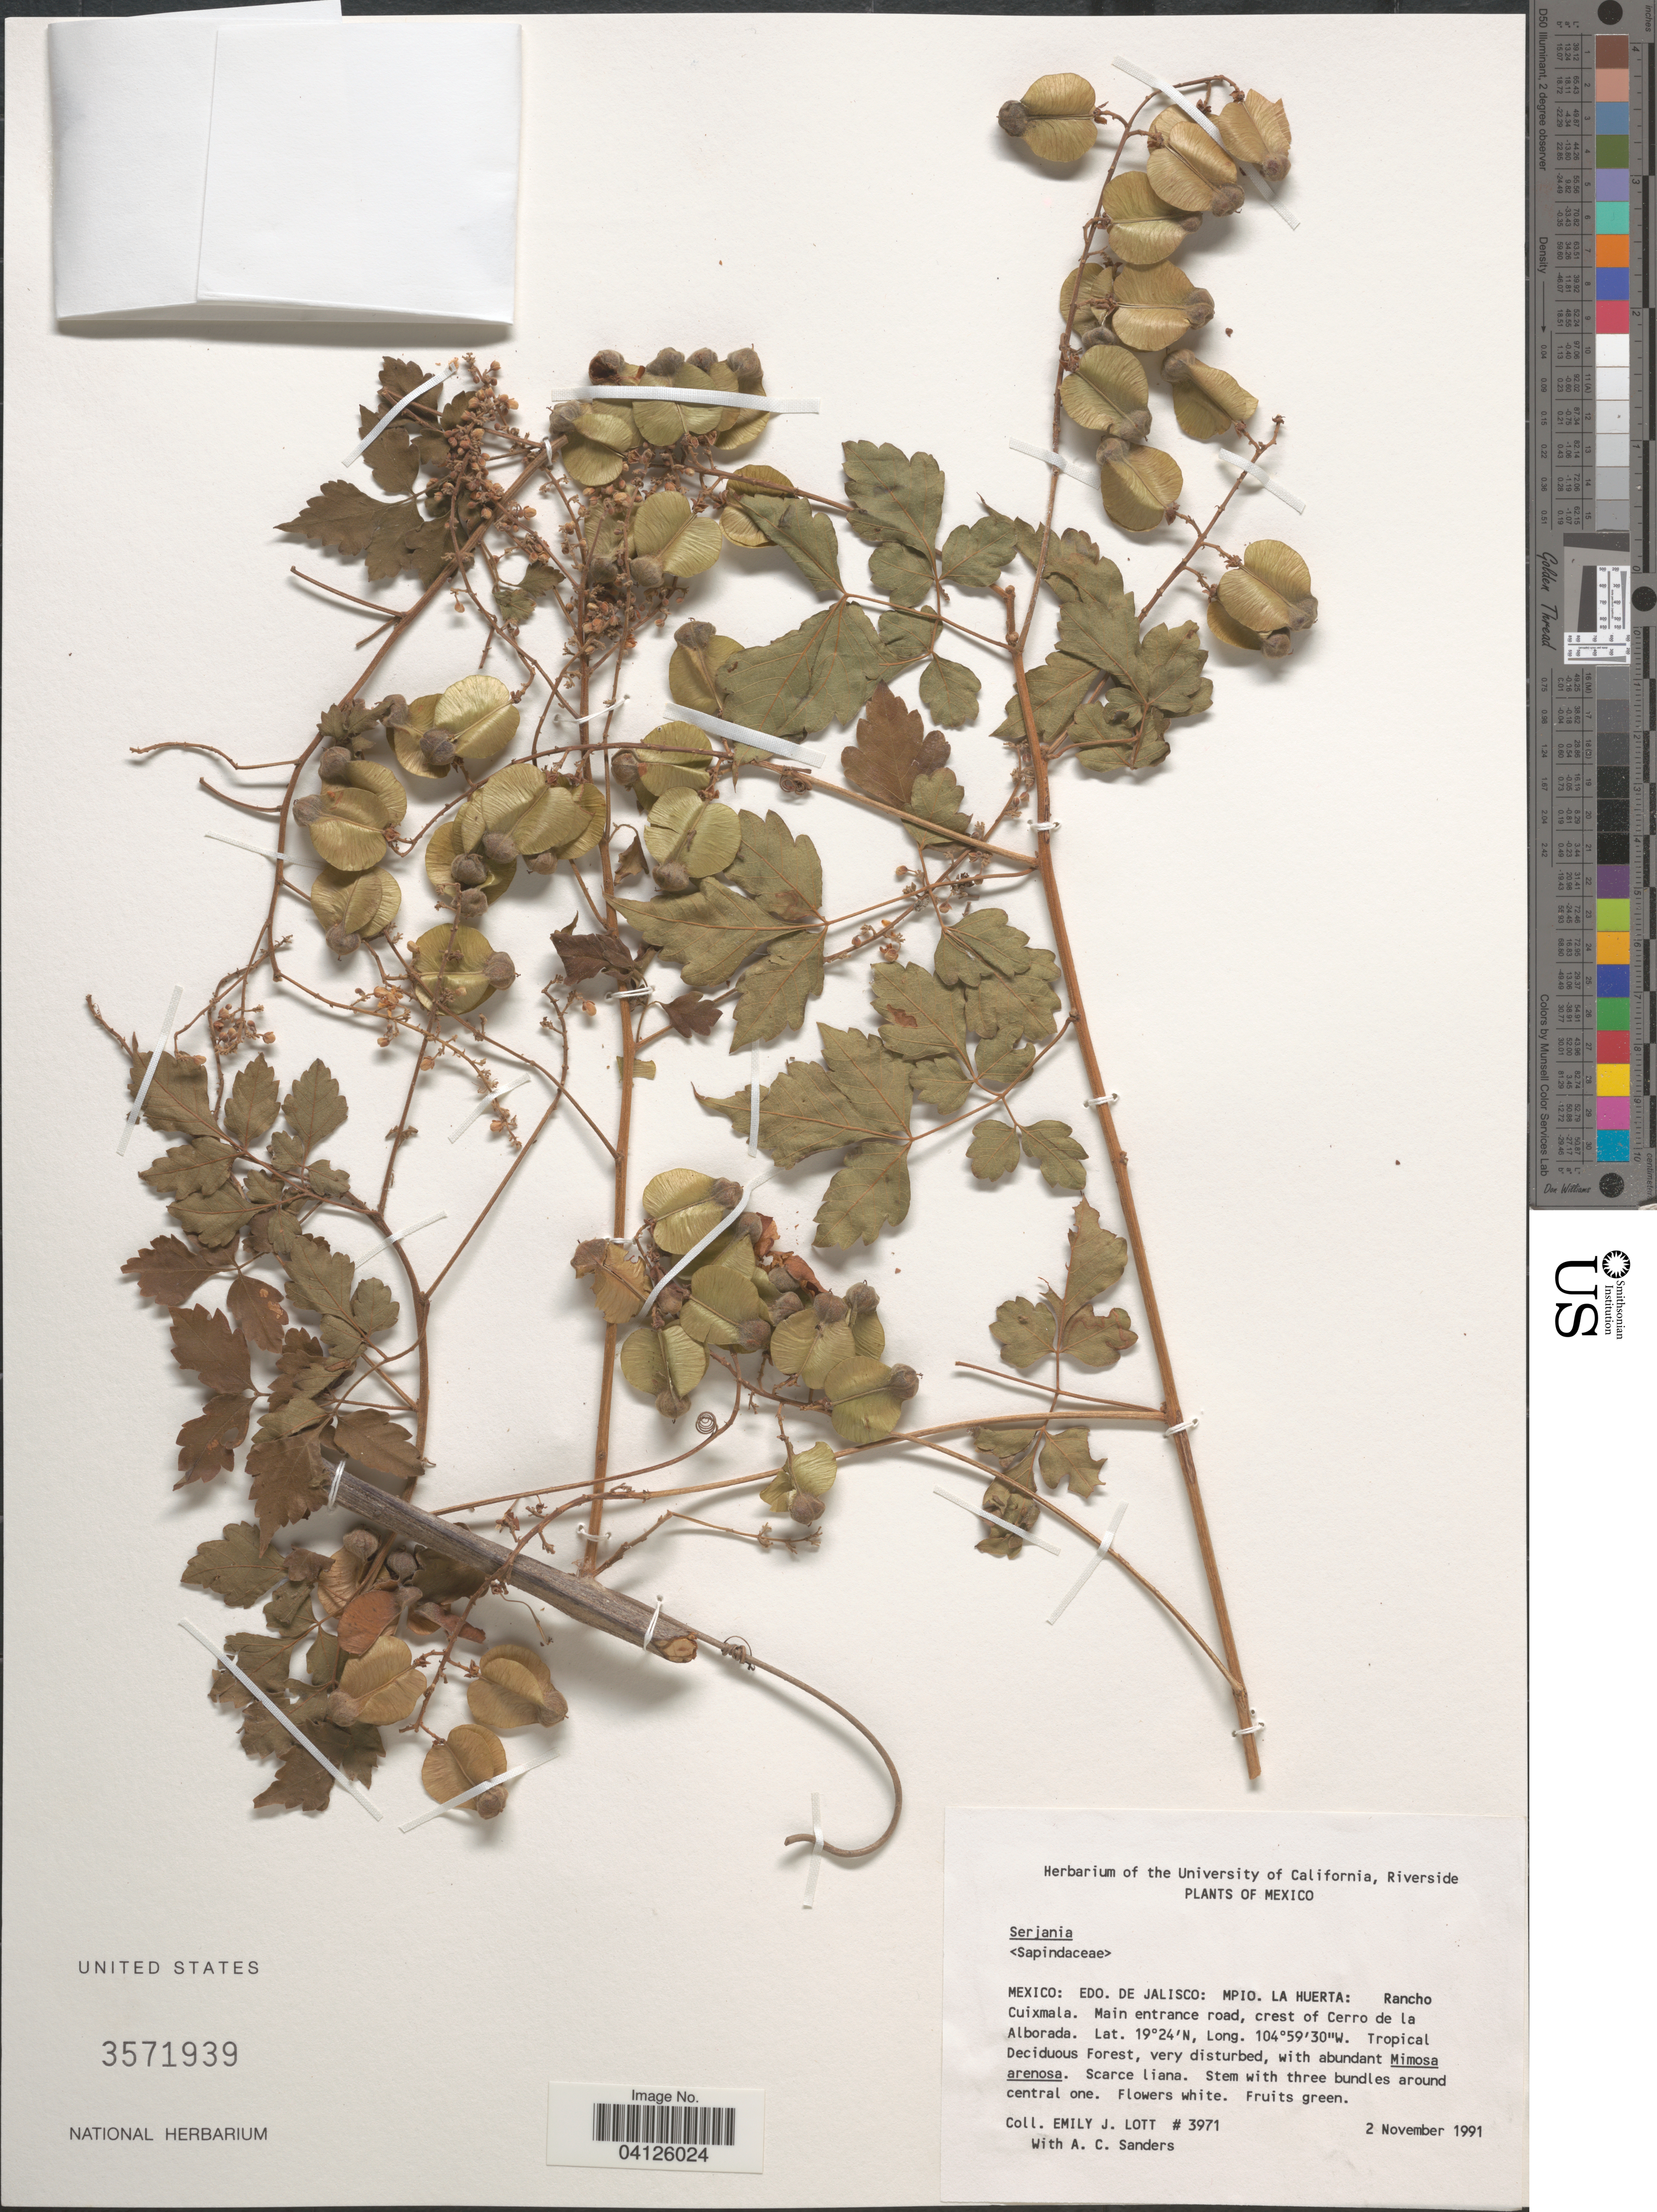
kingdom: Plantae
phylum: Tracheophyta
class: Magnoliopsida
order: Sapindales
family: Sapindaceae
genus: Serjania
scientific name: Serjania triquetra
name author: Radlk.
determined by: Acevedo-Rodriguez, P., (US), Smithsonian Institution - National Museum of Natural History (UNITED STATES)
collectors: E. J. Lott & A. Sanders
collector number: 3971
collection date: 1991-11-02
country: Mexico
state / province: Jalisco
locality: Mpio. La Muerta: Rancho Cuixmala.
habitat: Tropical deciduous forest, very disturbed, with abundant Mimosa arenosa.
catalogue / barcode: US 3571939